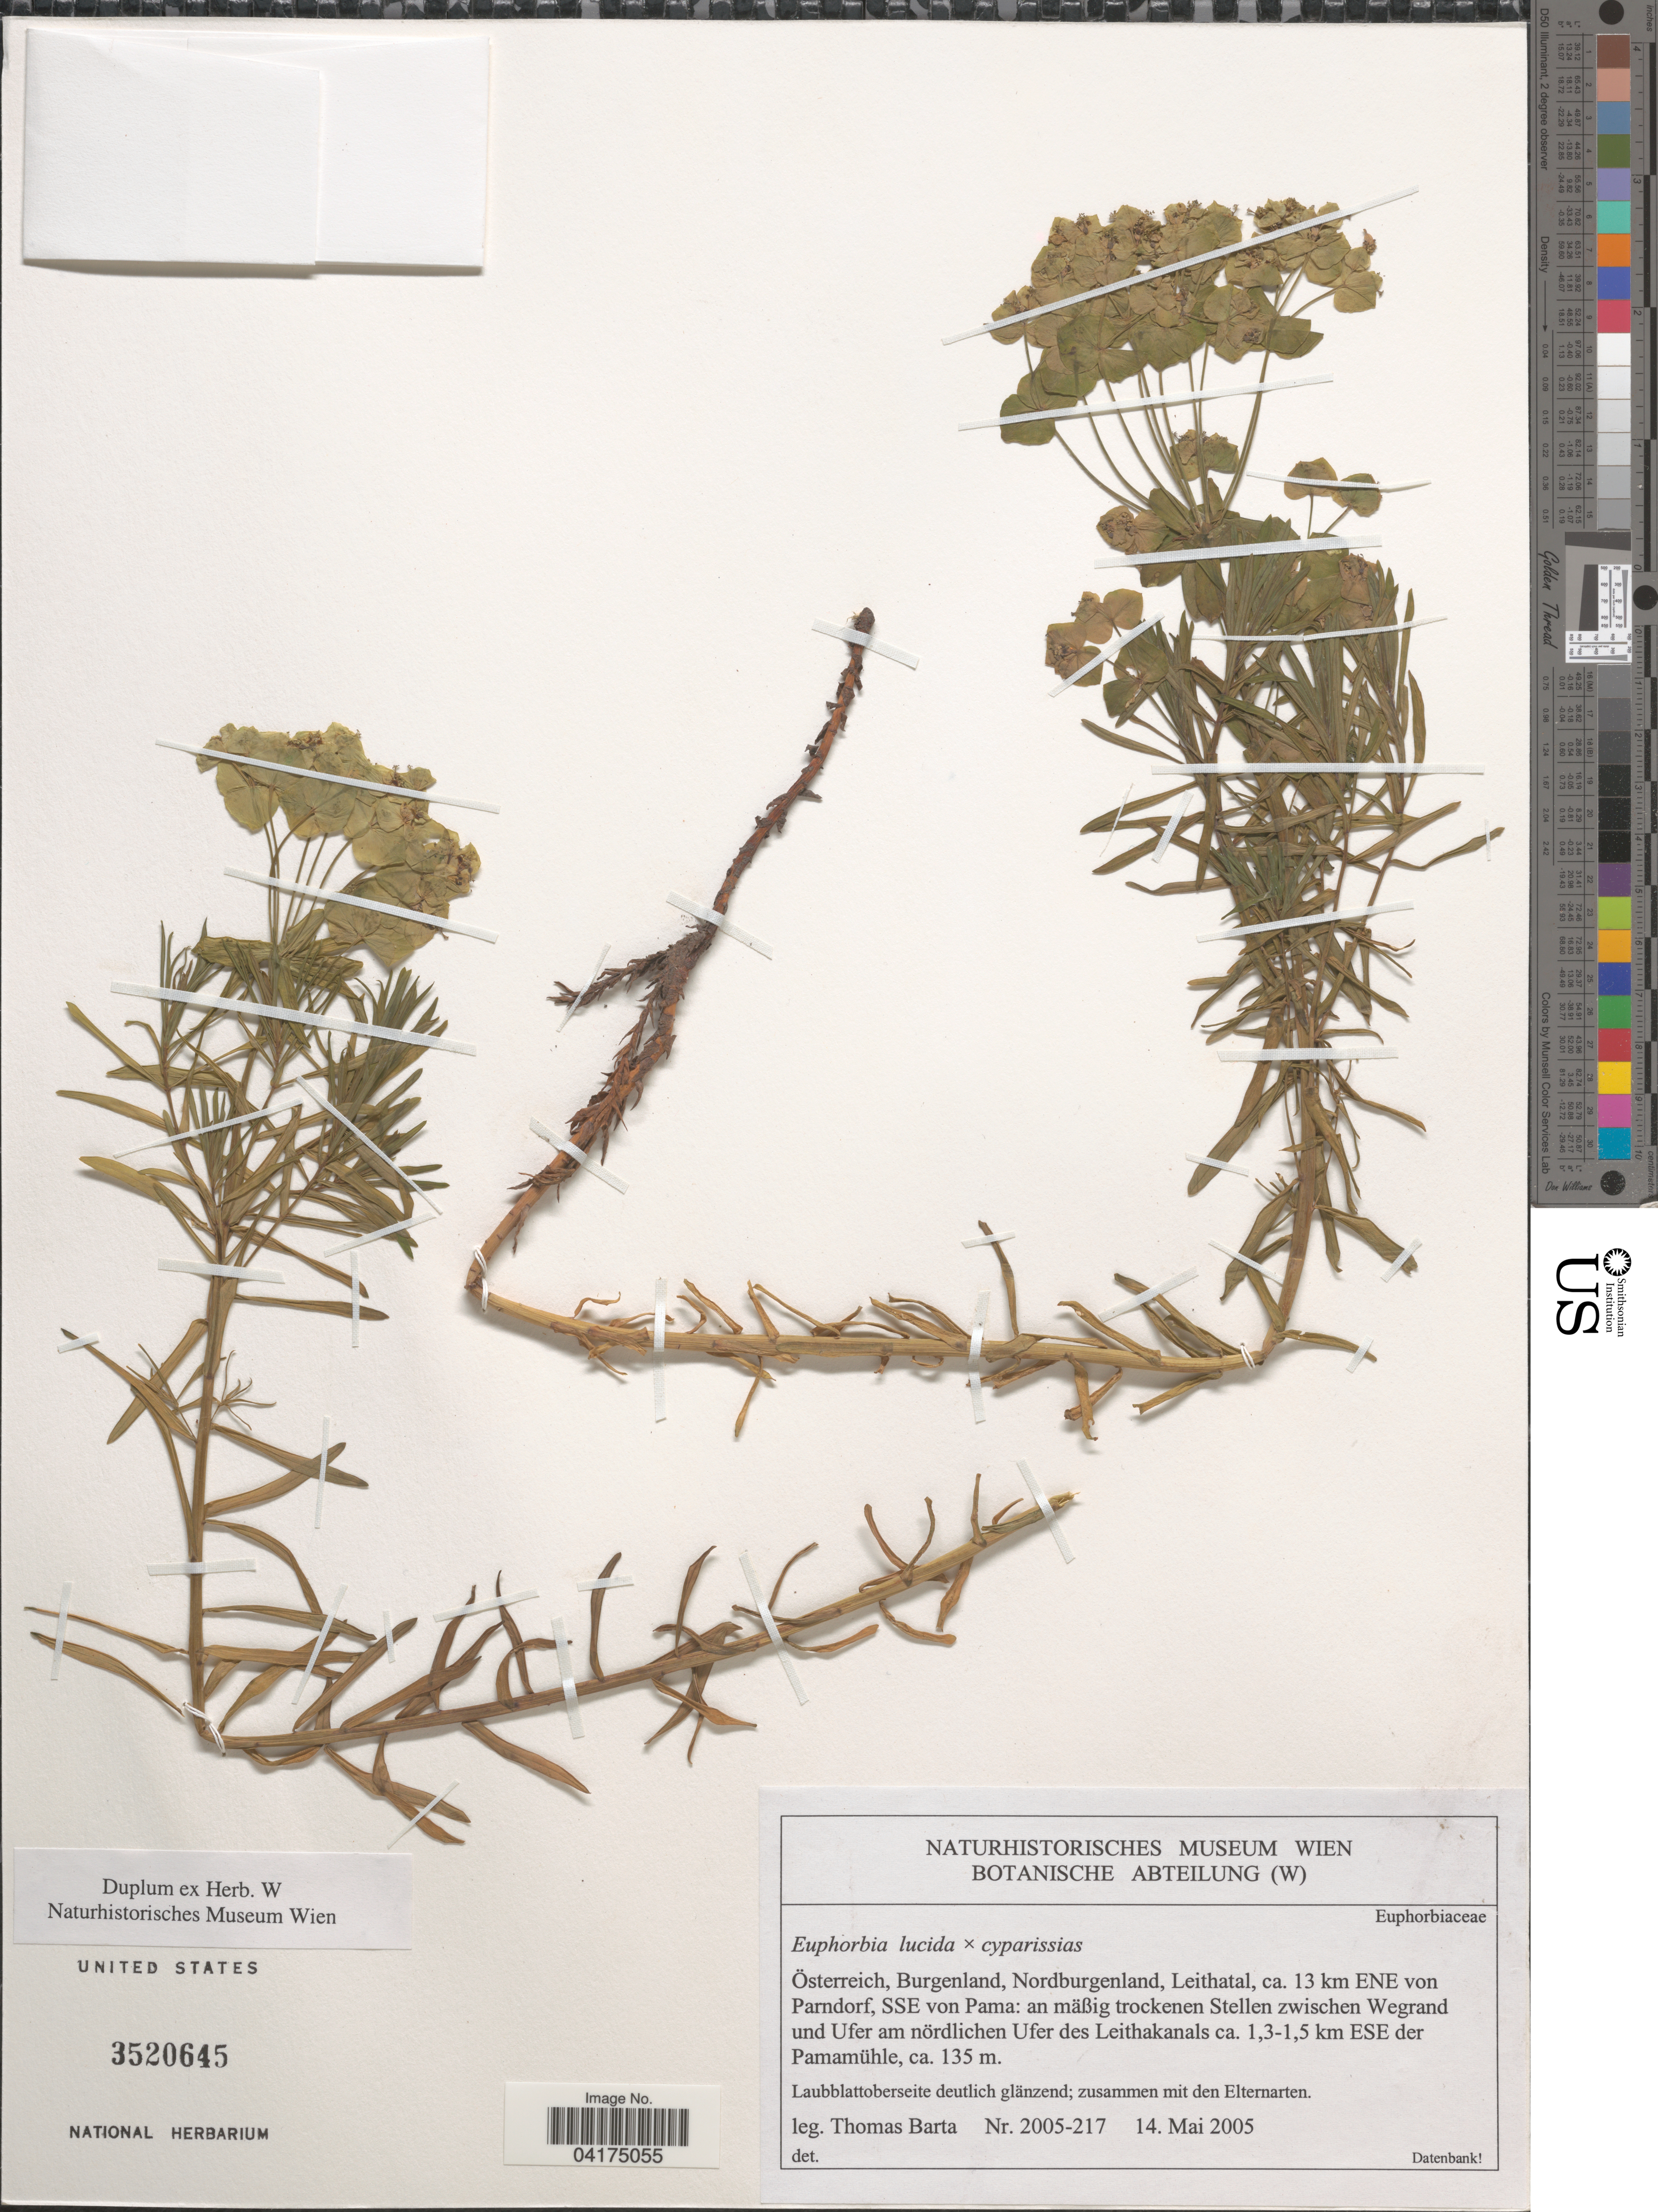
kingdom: Plantae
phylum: Tracheophyta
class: Magnoliopsida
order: Malpighiales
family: Euphorbiaceae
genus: Euphorbia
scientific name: Euphorbia lucida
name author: Waldst. & Kit.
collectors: T. Barta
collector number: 2005-217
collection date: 2005-05-14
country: Austria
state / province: Burgenland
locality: Österreich, Nordburgenland, Leithatal, ca. 13 km ENE von Parndorf, SSE von Pama: an mäßig trockenen Stellen zwischen Wegrand und Ufer am nördlichen Ufer des Leithakanals ca. 1,3-1,5 km ESE der Pamamühle.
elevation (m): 135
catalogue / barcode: US 3520645